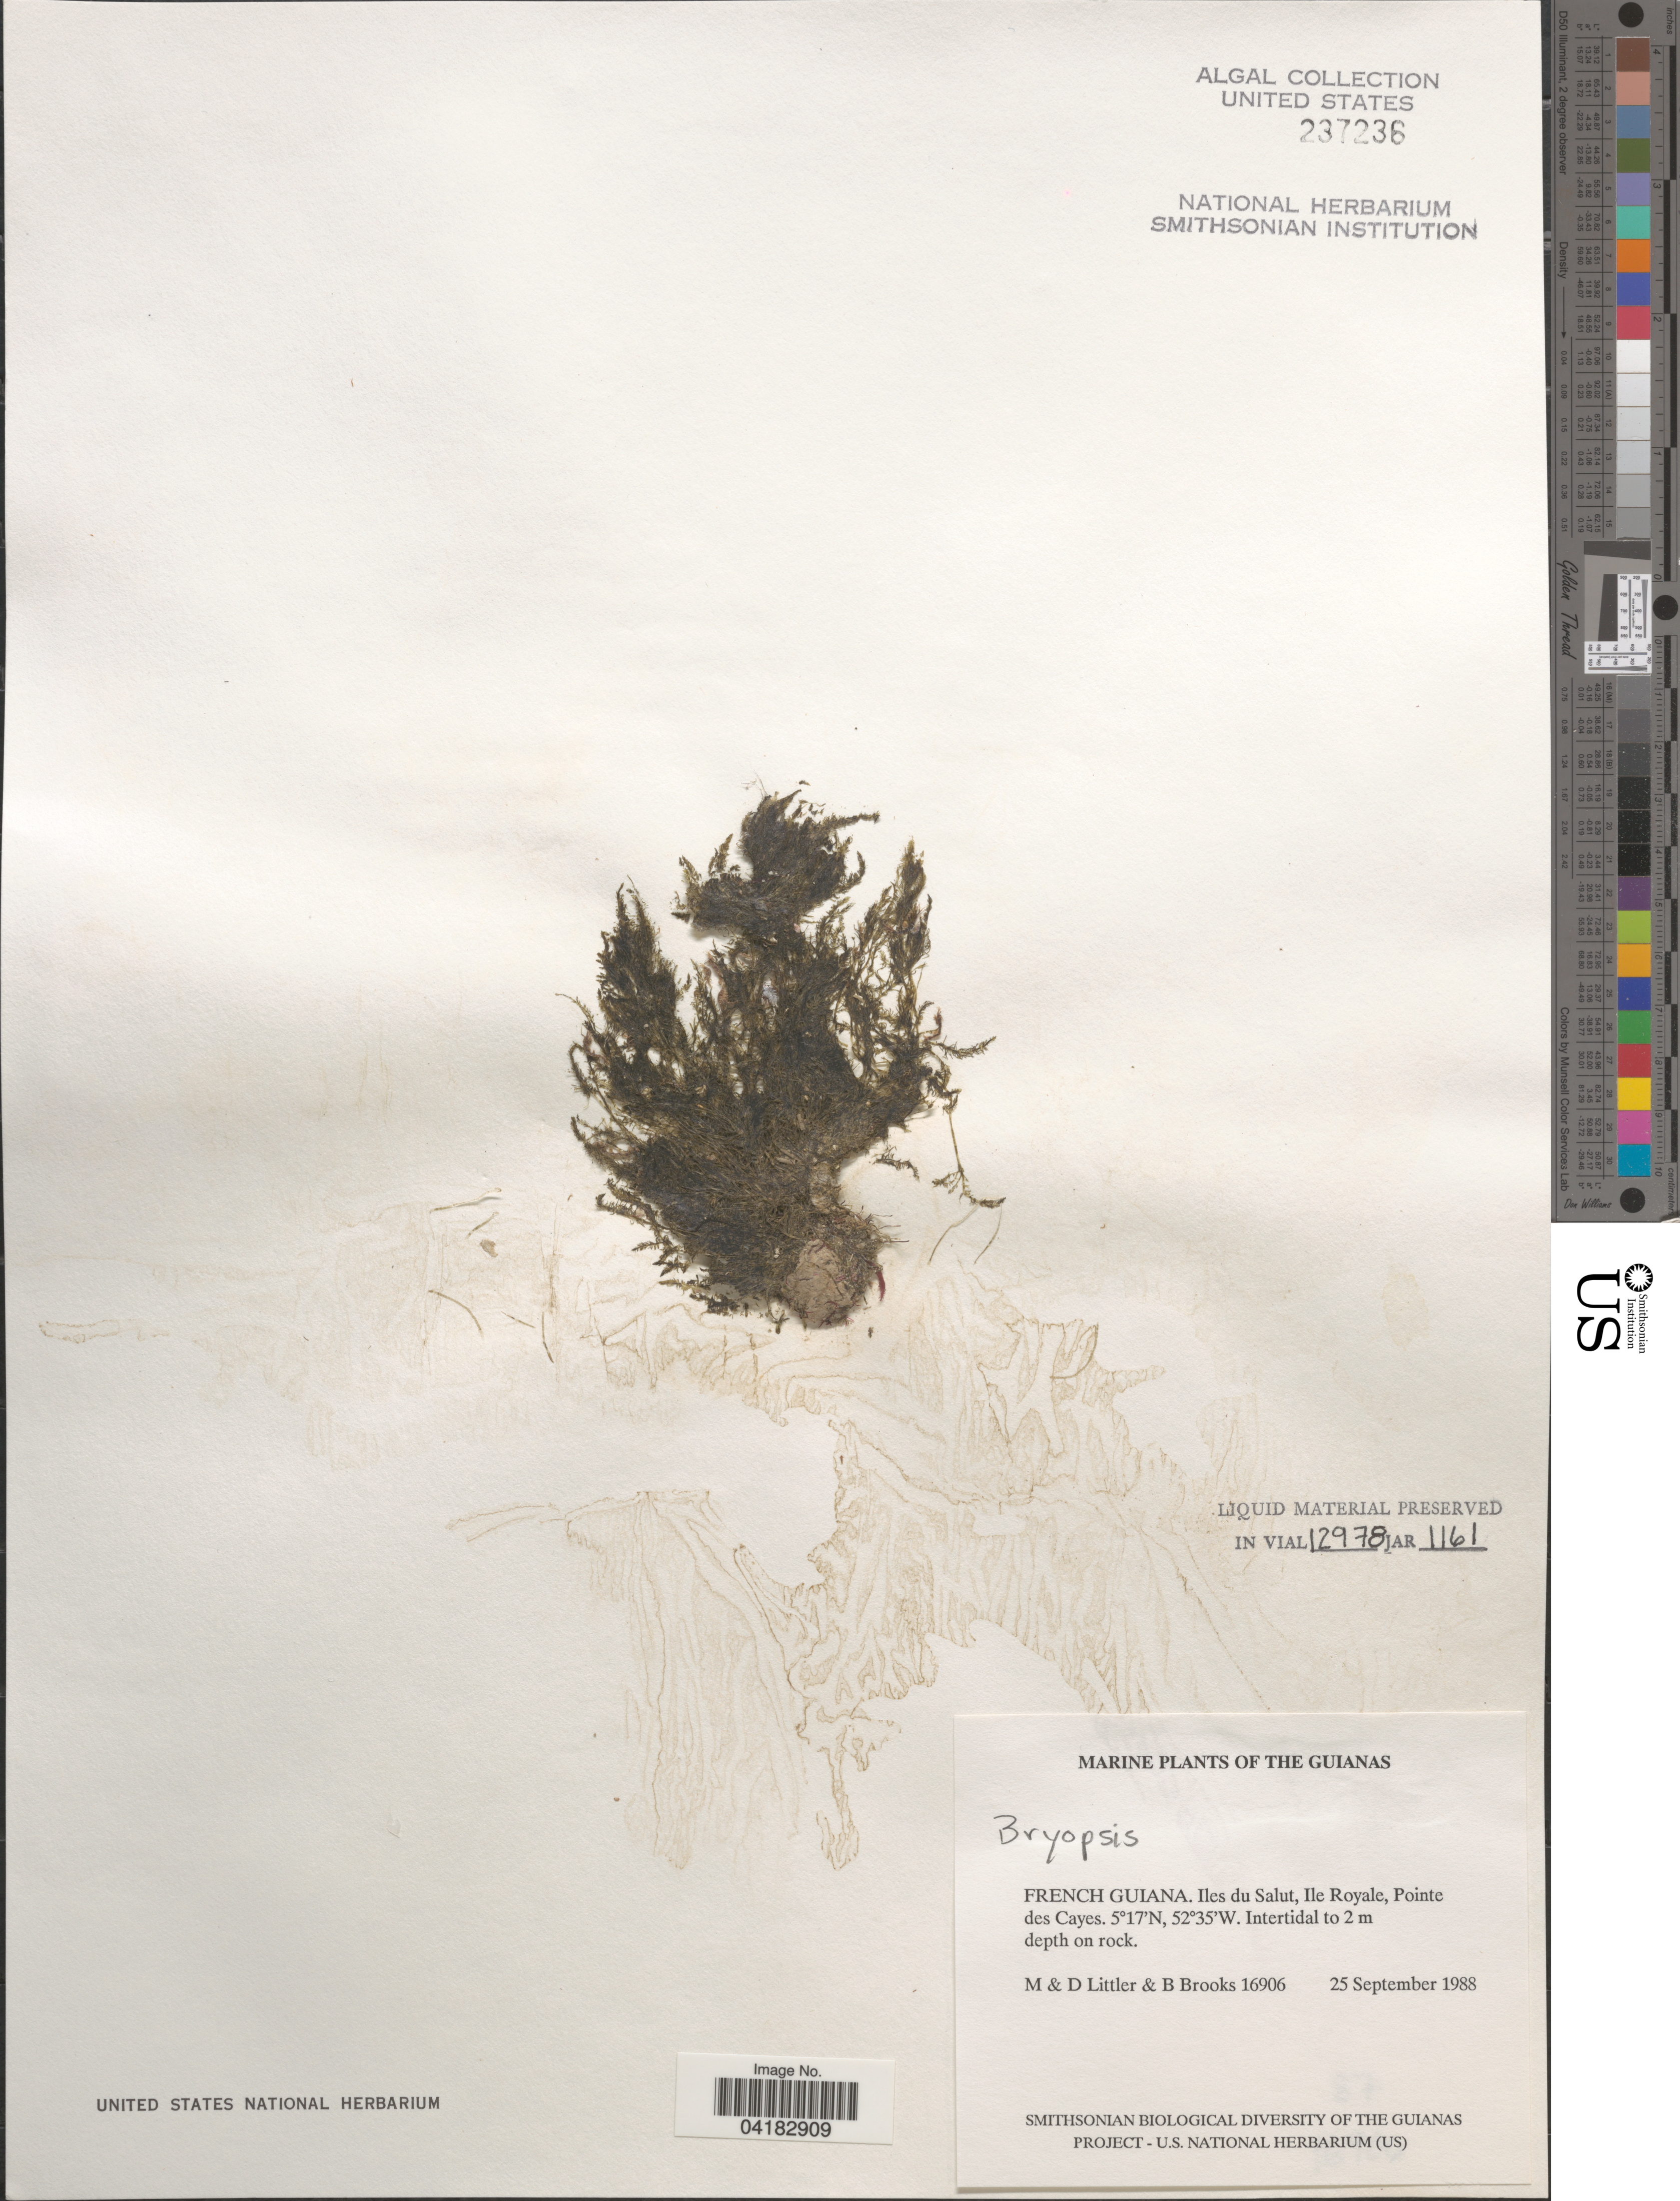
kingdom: Plantae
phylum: Chlorophyta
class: Ulvophyceae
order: Bryopsidales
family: Bryopsidaceae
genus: Bryopsis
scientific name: Bryopsis sp.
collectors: M. Littler, D. S. Littler & B. Brooks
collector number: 16906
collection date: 1988-09-25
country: French Guiana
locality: Guianas. Iles du Salut, Ile Royale, Pointe des Cayes.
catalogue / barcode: US 237236